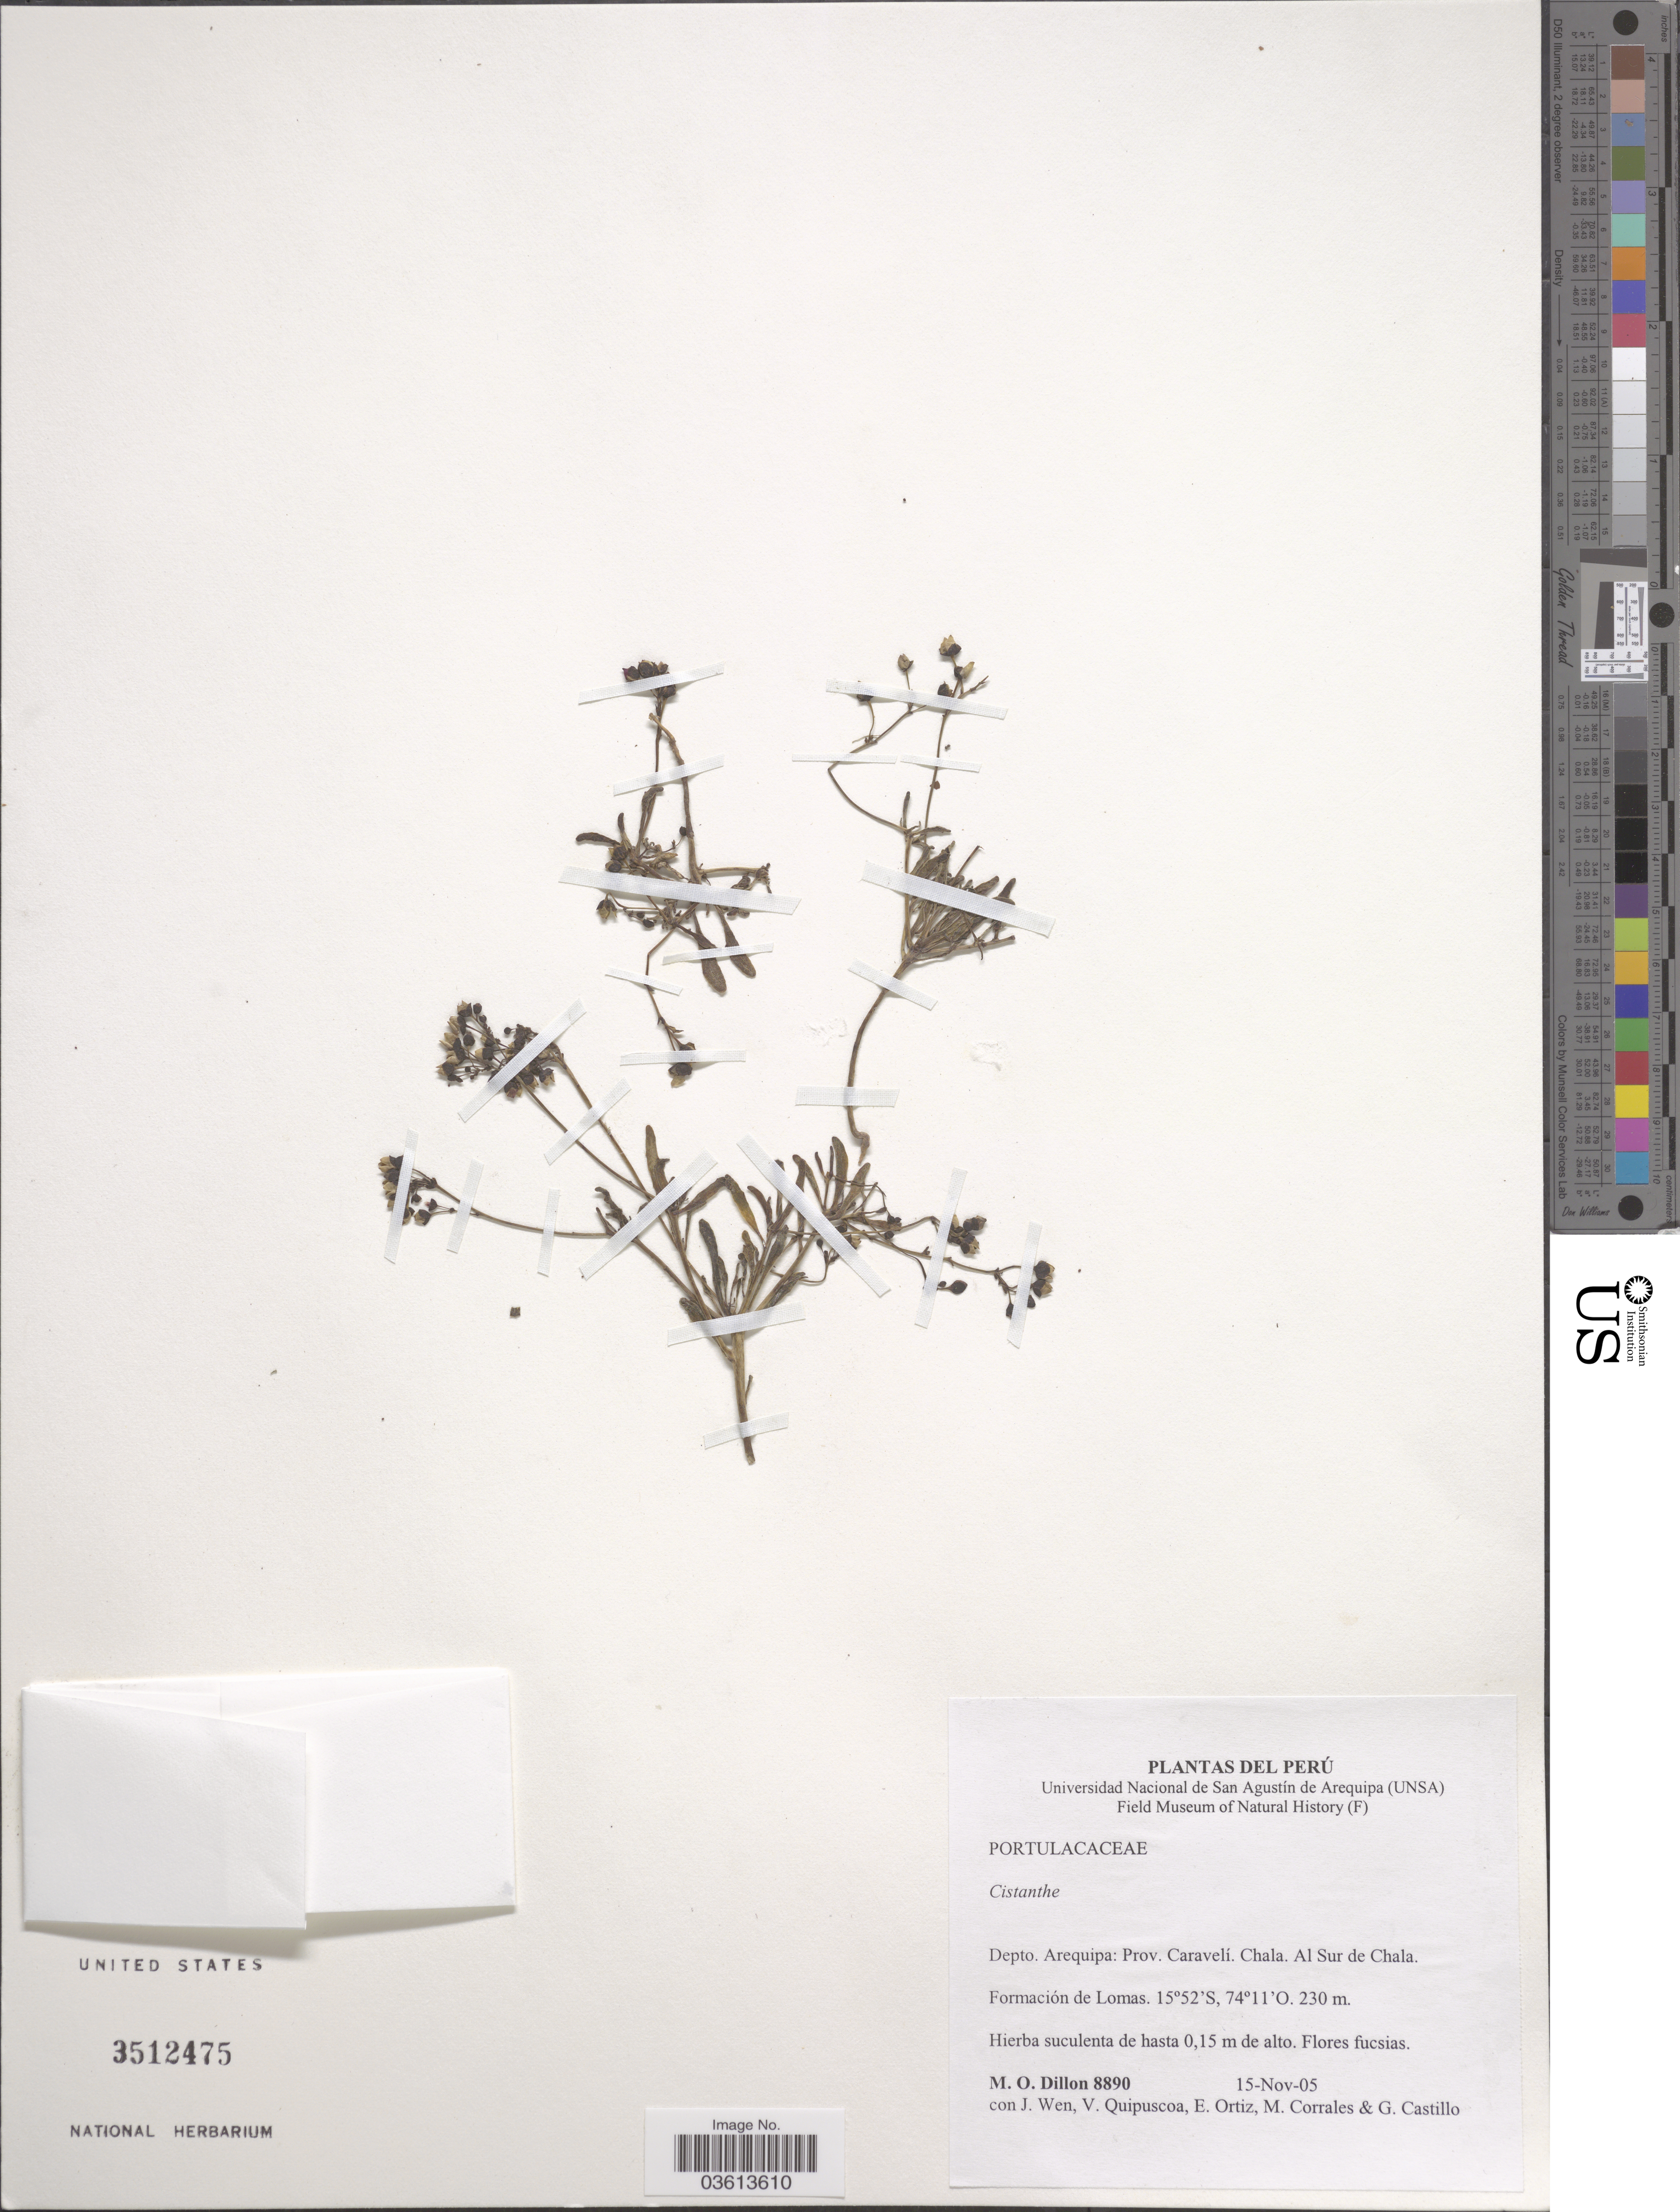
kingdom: Plantae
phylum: Tracheophyta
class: Magnoliopsida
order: Caryophyllales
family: Montiaceae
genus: Cistanthe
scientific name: Cistanthe sp.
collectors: M. O. Dillon, J. Wen, V. Quipuscoa, E. Ortiz & et al.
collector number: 8890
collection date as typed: Transcribed d/m/y: 15/11/5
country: Peru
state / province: Arequipa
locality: Depto. Arequipa: Prov. Caravelí. Chala. Al Sur de Chala. Formación de Lomas.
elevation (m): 230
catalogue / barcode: US 3512475